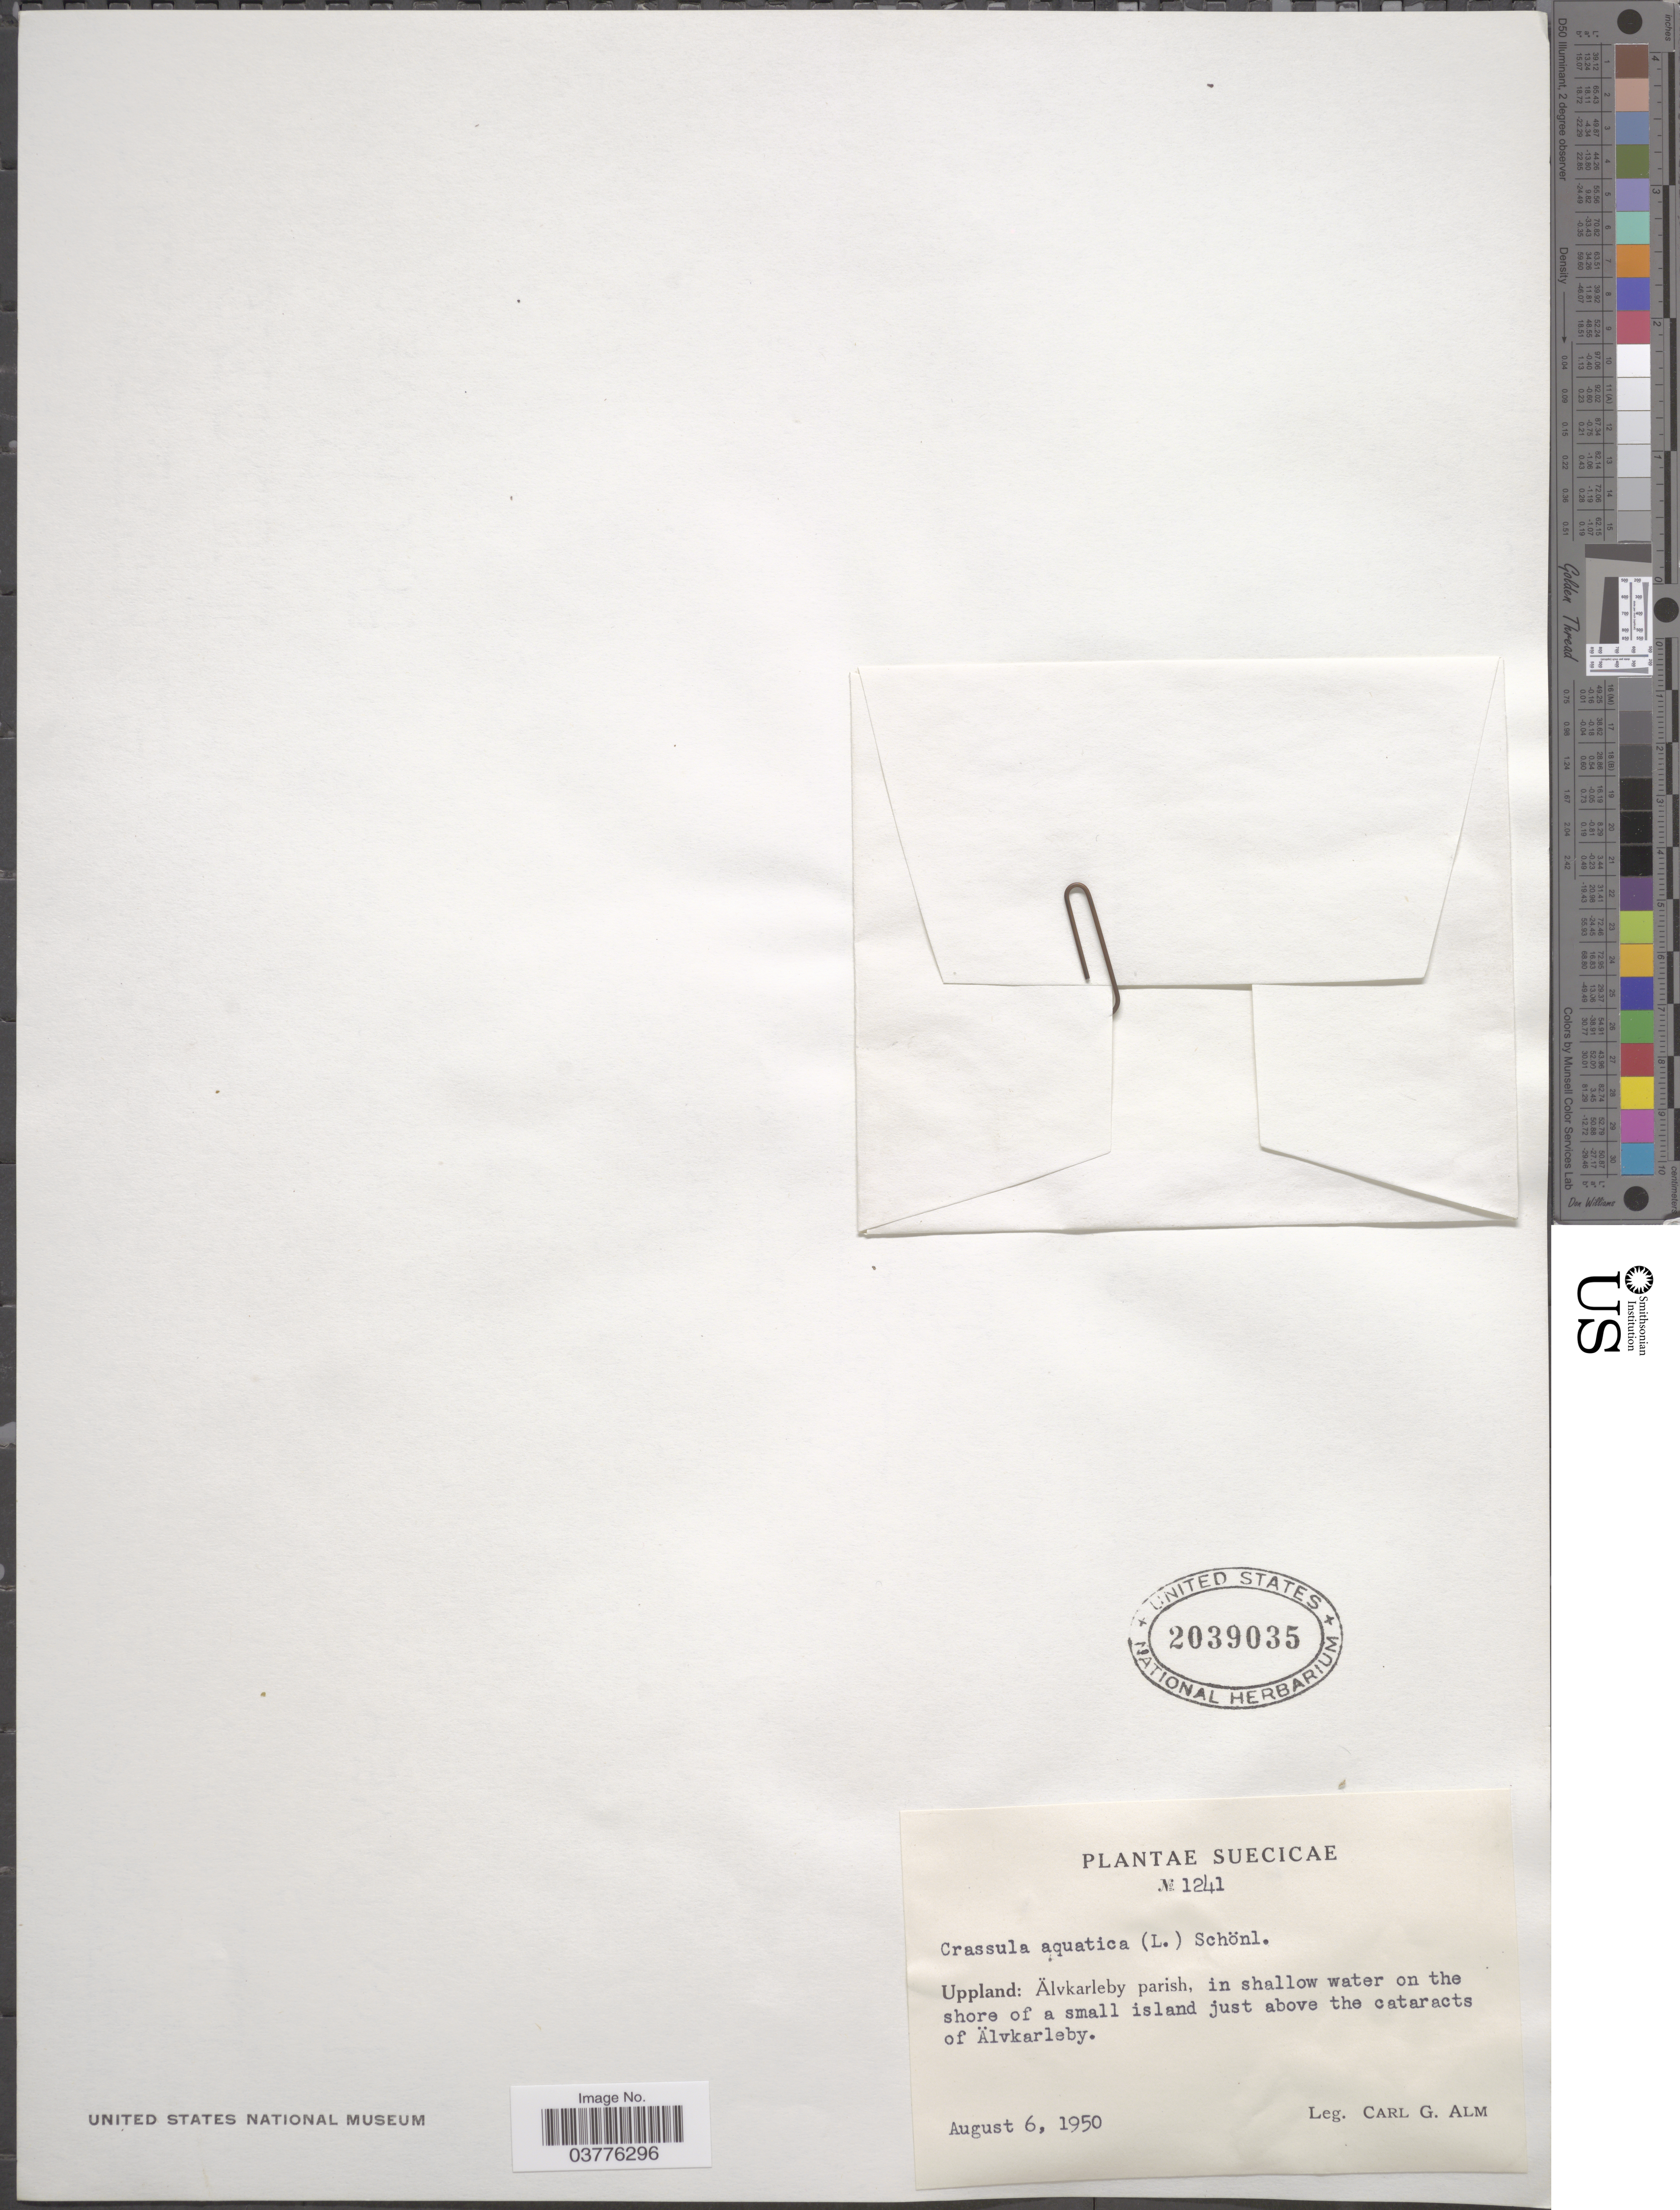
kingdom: Plantae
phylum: Tracheophyta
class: Magnoliopsida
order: Saxifragales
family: Crassulaceae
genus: Crassula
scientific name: Crassula aquatica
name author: (L.) Schönland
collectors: C. G. Alm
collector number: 1241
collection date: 1950-08-06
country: Sweden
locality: Suecicae. Uppland: Älvkarleby parish, in shallow water on the shore of a small island just above the cataracts of Älvkarleby.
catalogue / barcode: US 2039035